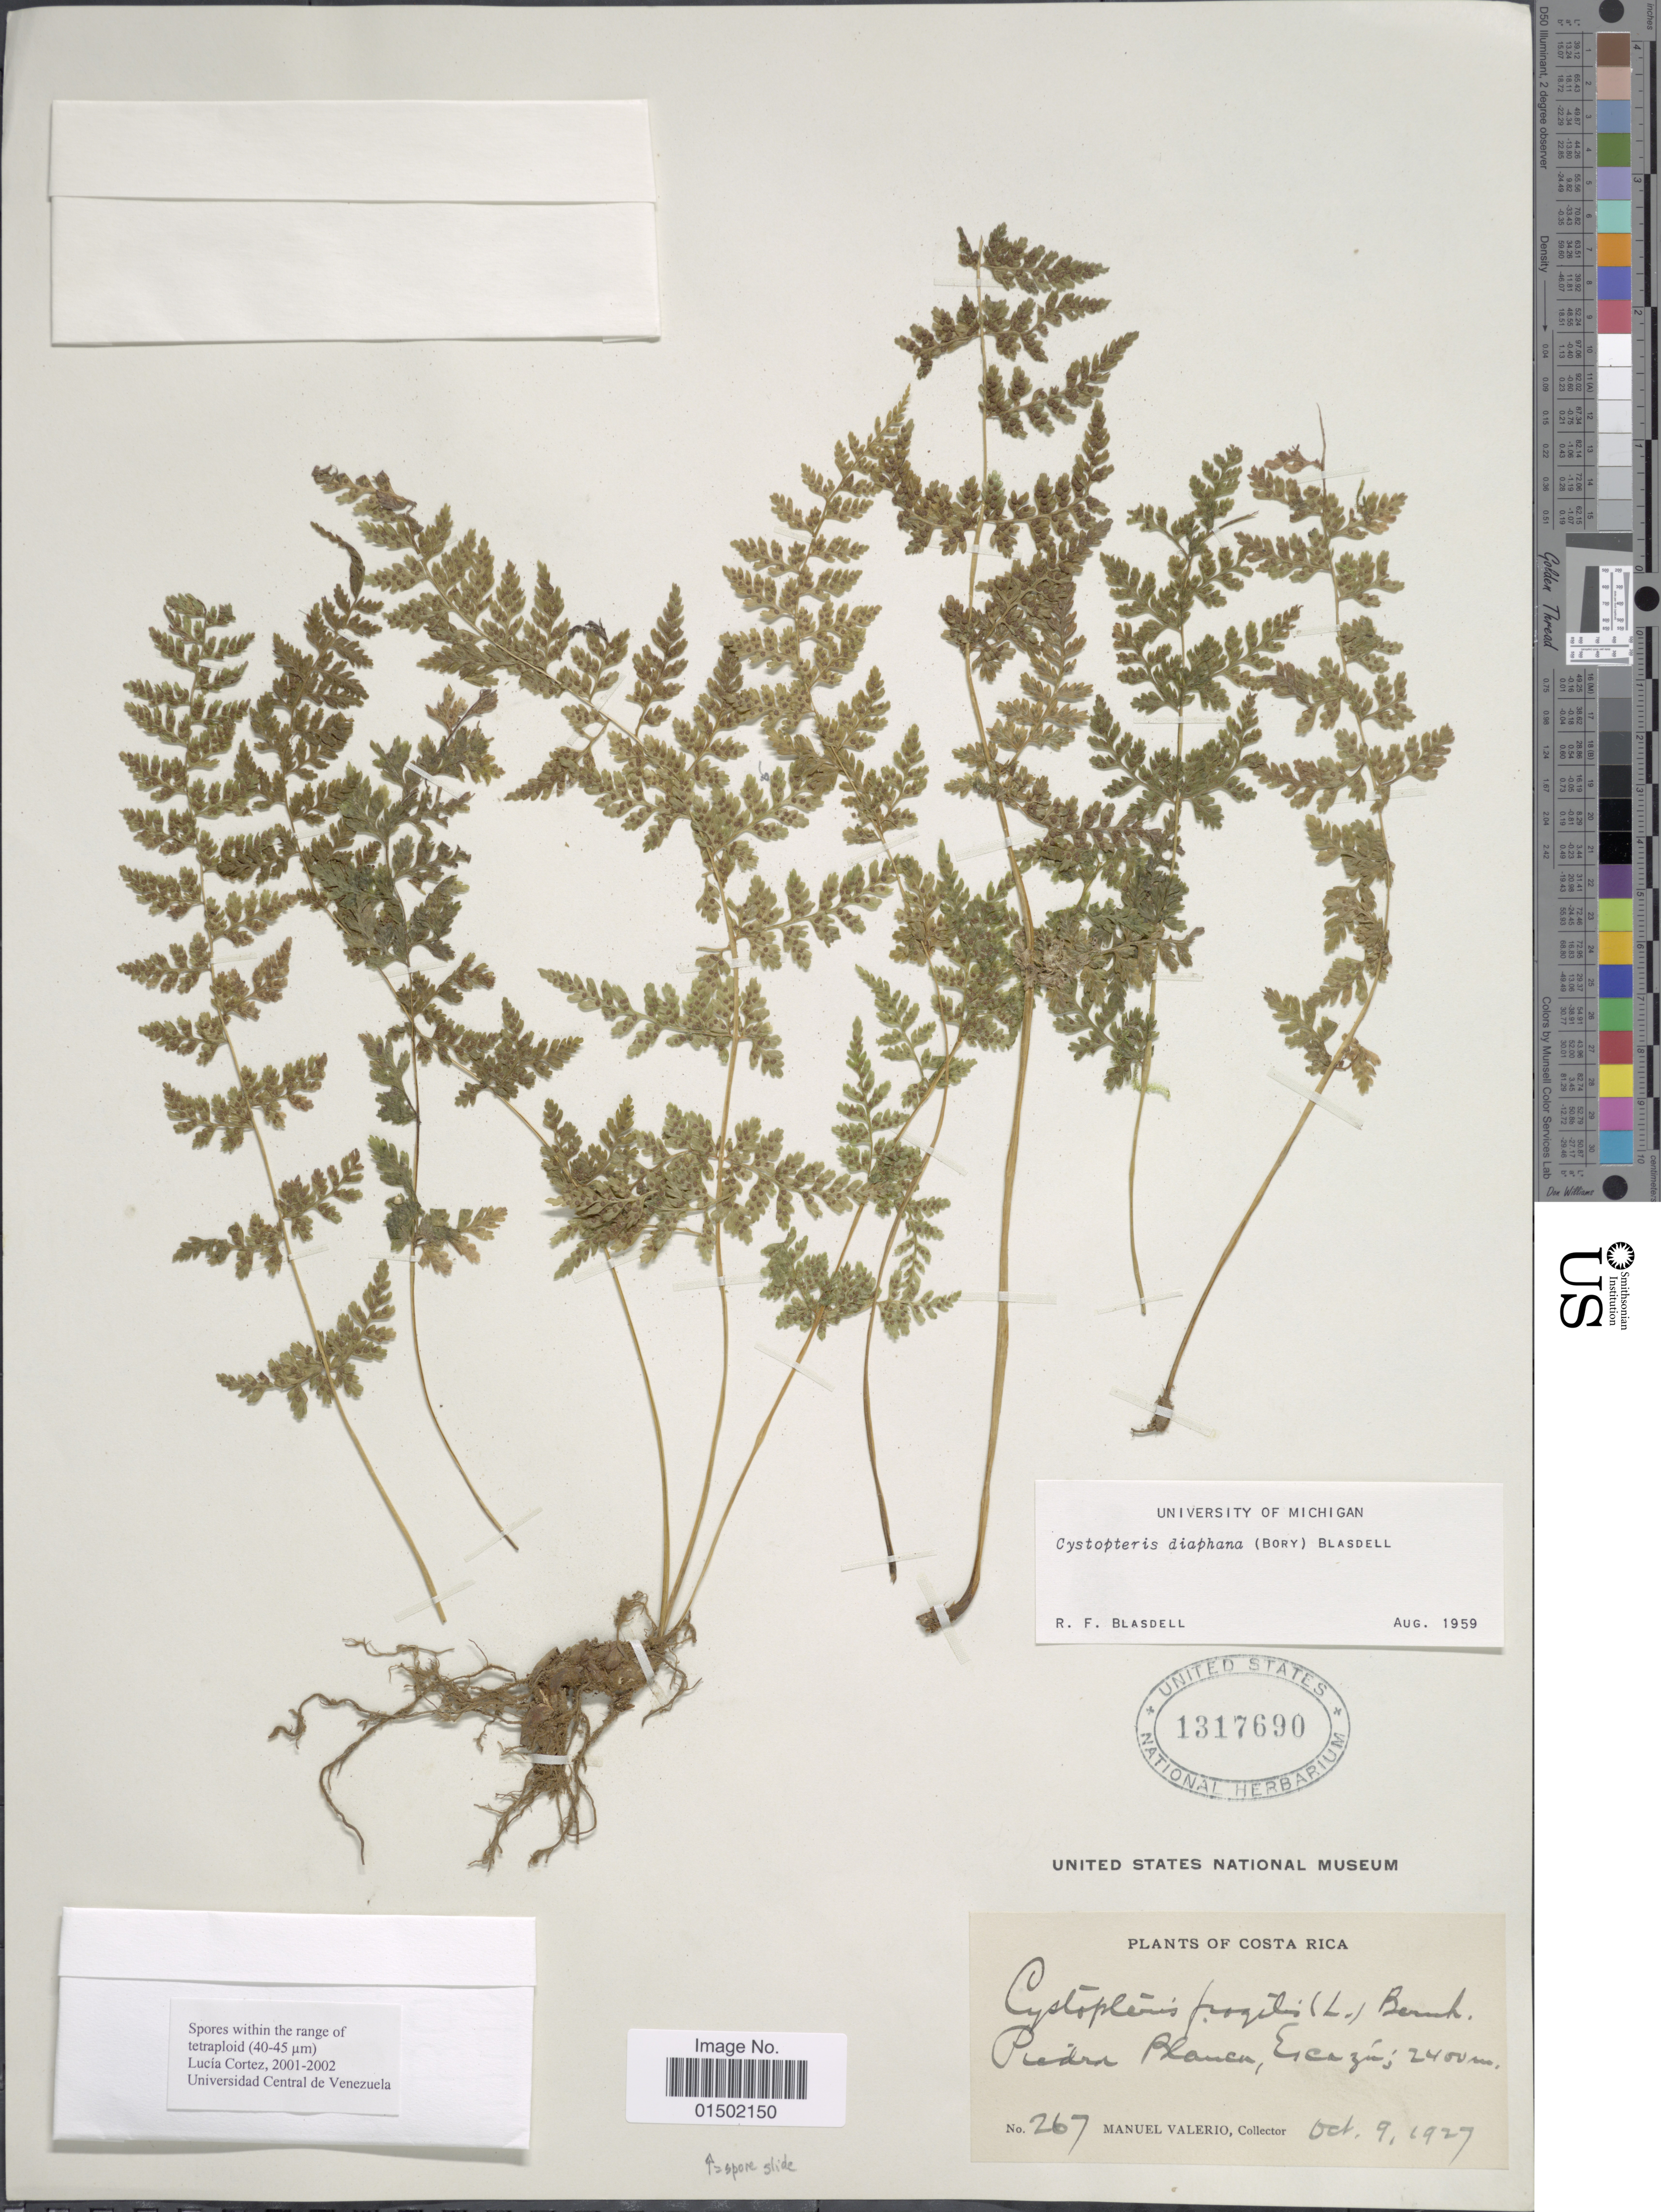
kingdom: Plantae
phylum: Tracheophyta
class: Polypodiopsida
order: Polypodiales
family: Cystopteridaceae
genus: Cystopteris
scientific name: Cystopteris diaphana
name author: (Bory) Blasdell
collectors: M. Valerio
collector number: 267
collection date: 1927-10-09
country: Costa Rica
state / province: San José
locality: Piedra Blanca, Escazú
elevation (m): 2400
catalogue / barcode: US 1317690